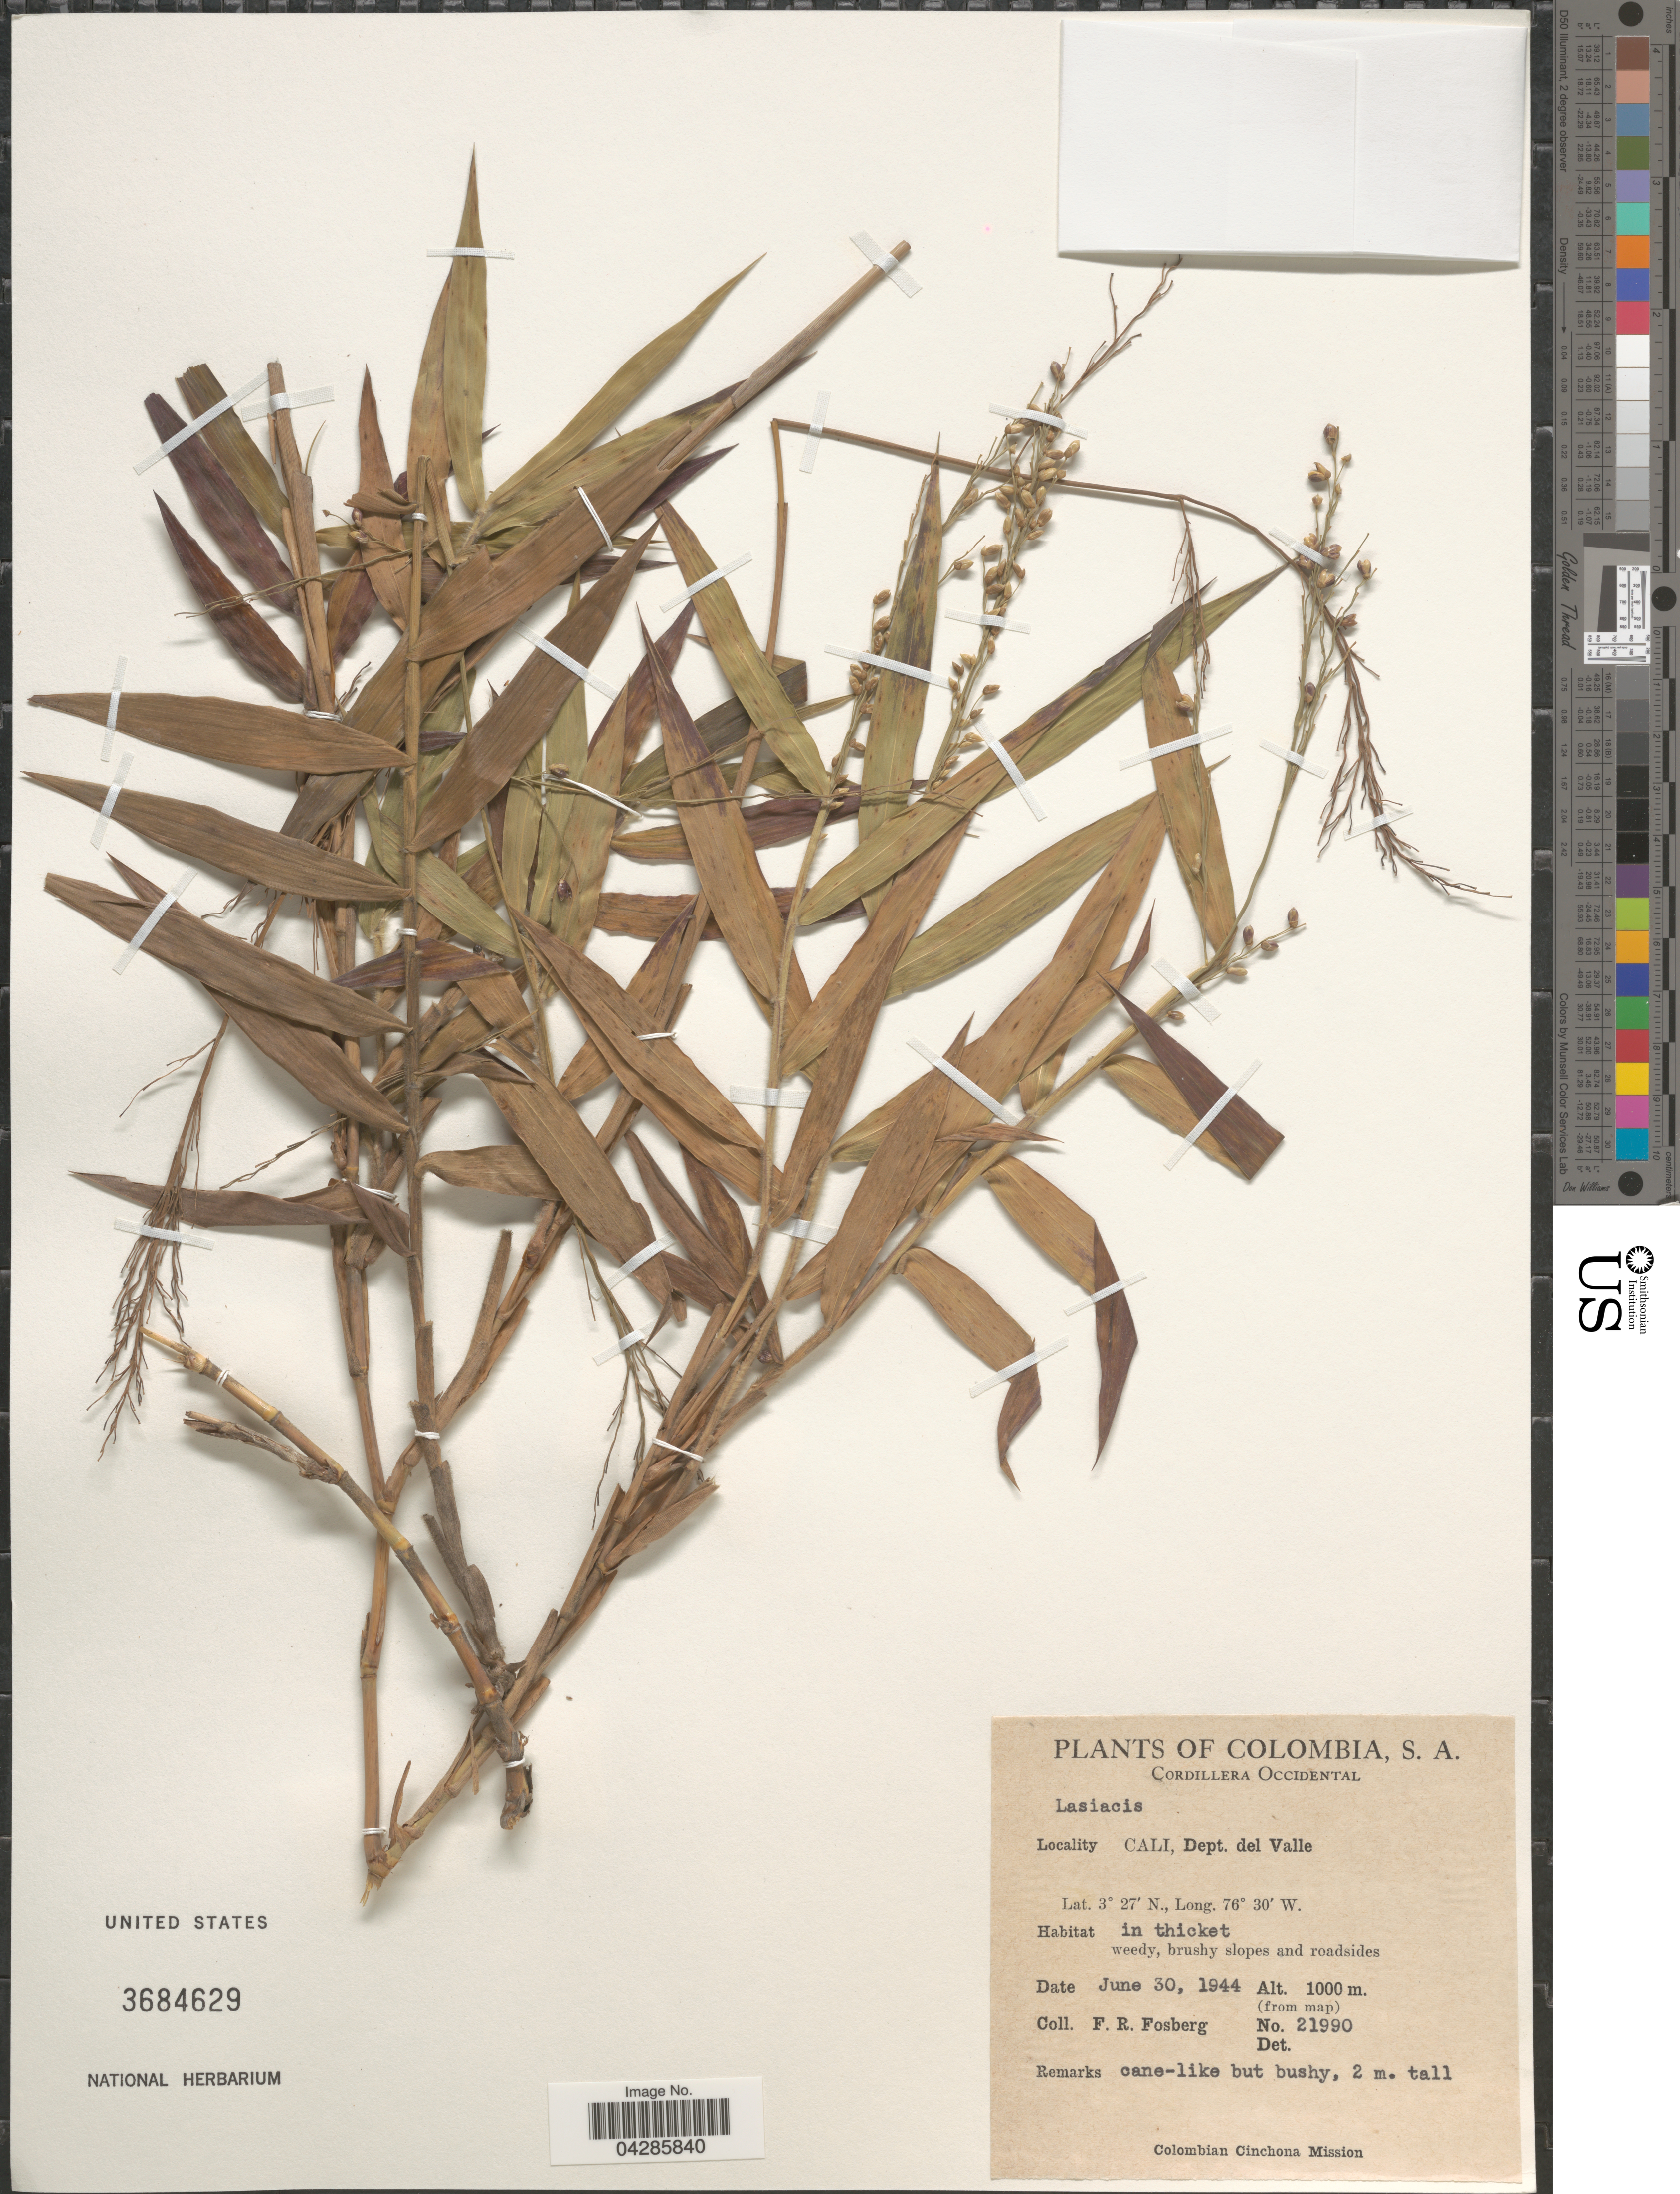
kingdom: Plantae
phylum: Tracheophyta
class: Liliopsida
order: Poales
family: Poaceae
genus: Lasiacis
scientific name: Lasiacis sp.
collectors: F. R. Fosberg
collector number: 21990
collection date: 1944-06-30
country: Colombia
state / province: Valle del Cauca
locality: S. A. Cordillera Occidental. Cali, Dept. del Valle.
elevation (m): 1000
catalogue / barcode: US 3684629